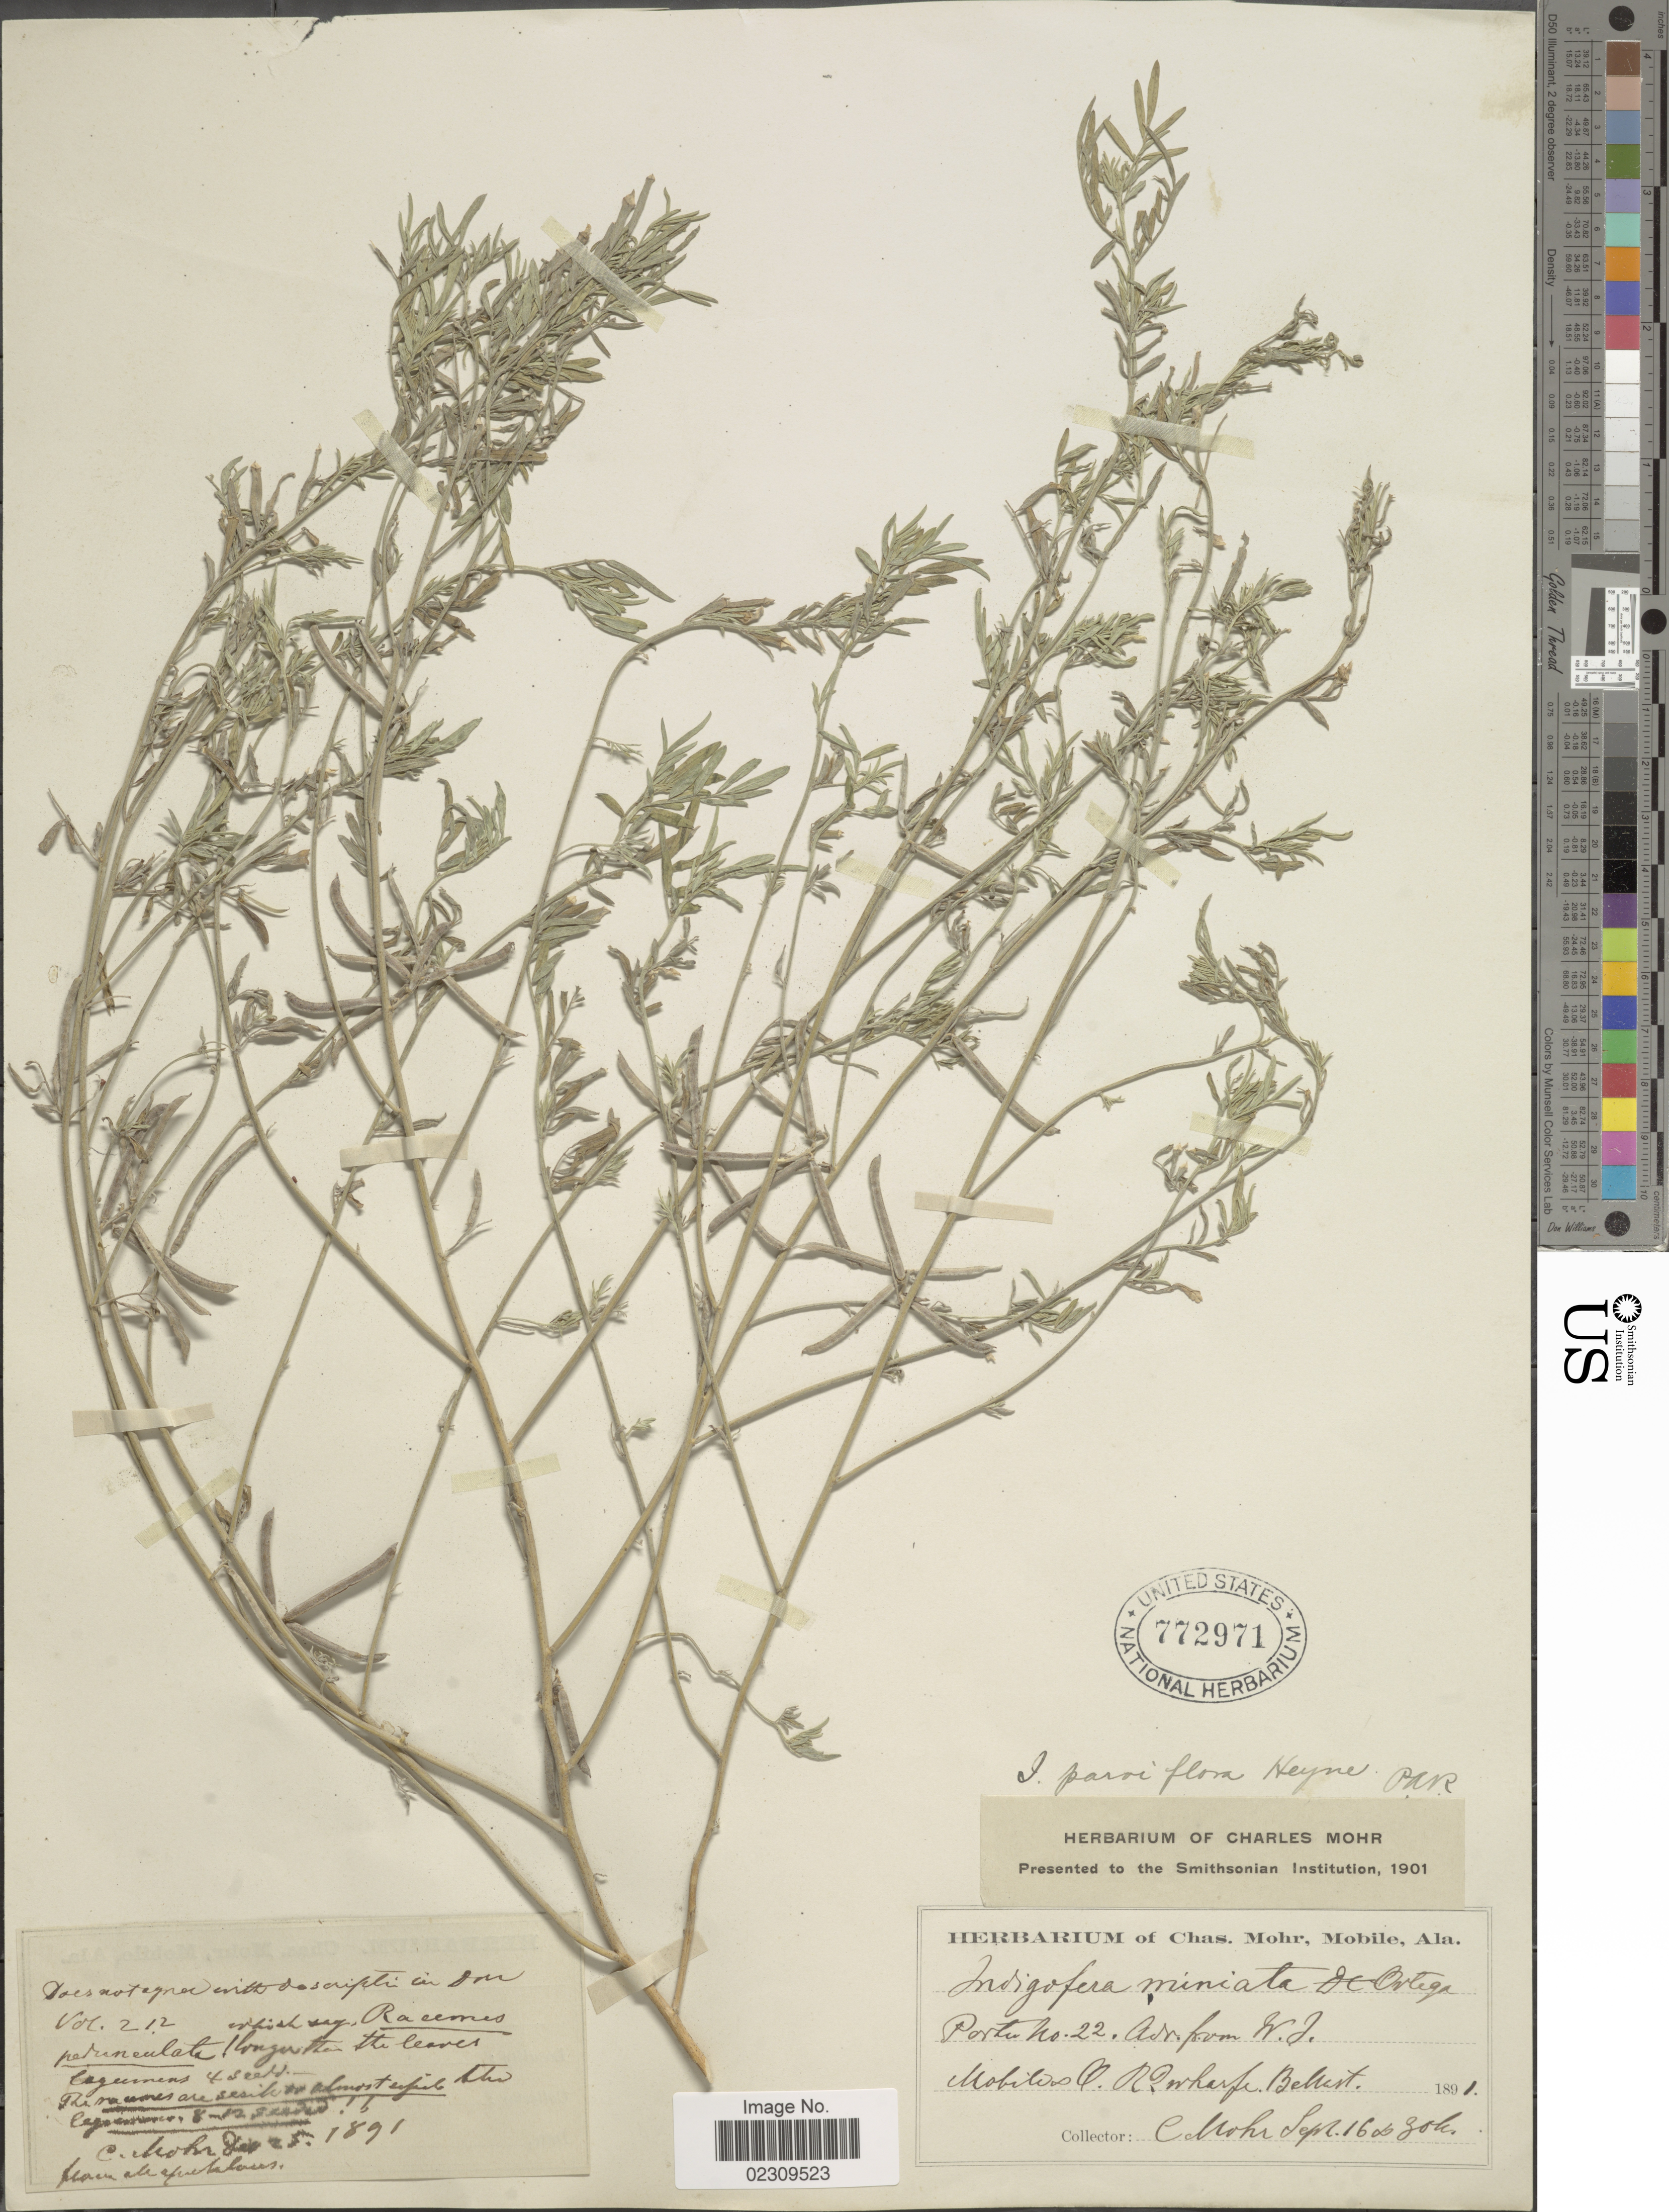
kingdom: Plantae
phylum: Tracheophyta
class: Magnoliopsida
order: Fabales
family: Fabaceae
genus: Indigofera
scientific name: Indigofera parviflora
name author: F. Heyne ex Hook. & Arn.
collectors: Mohr, C. T. (herbarium)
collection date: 1891-09-16/1891-10-03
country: United States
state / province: Alabama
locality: Mobile Co.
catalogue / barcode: US 772971